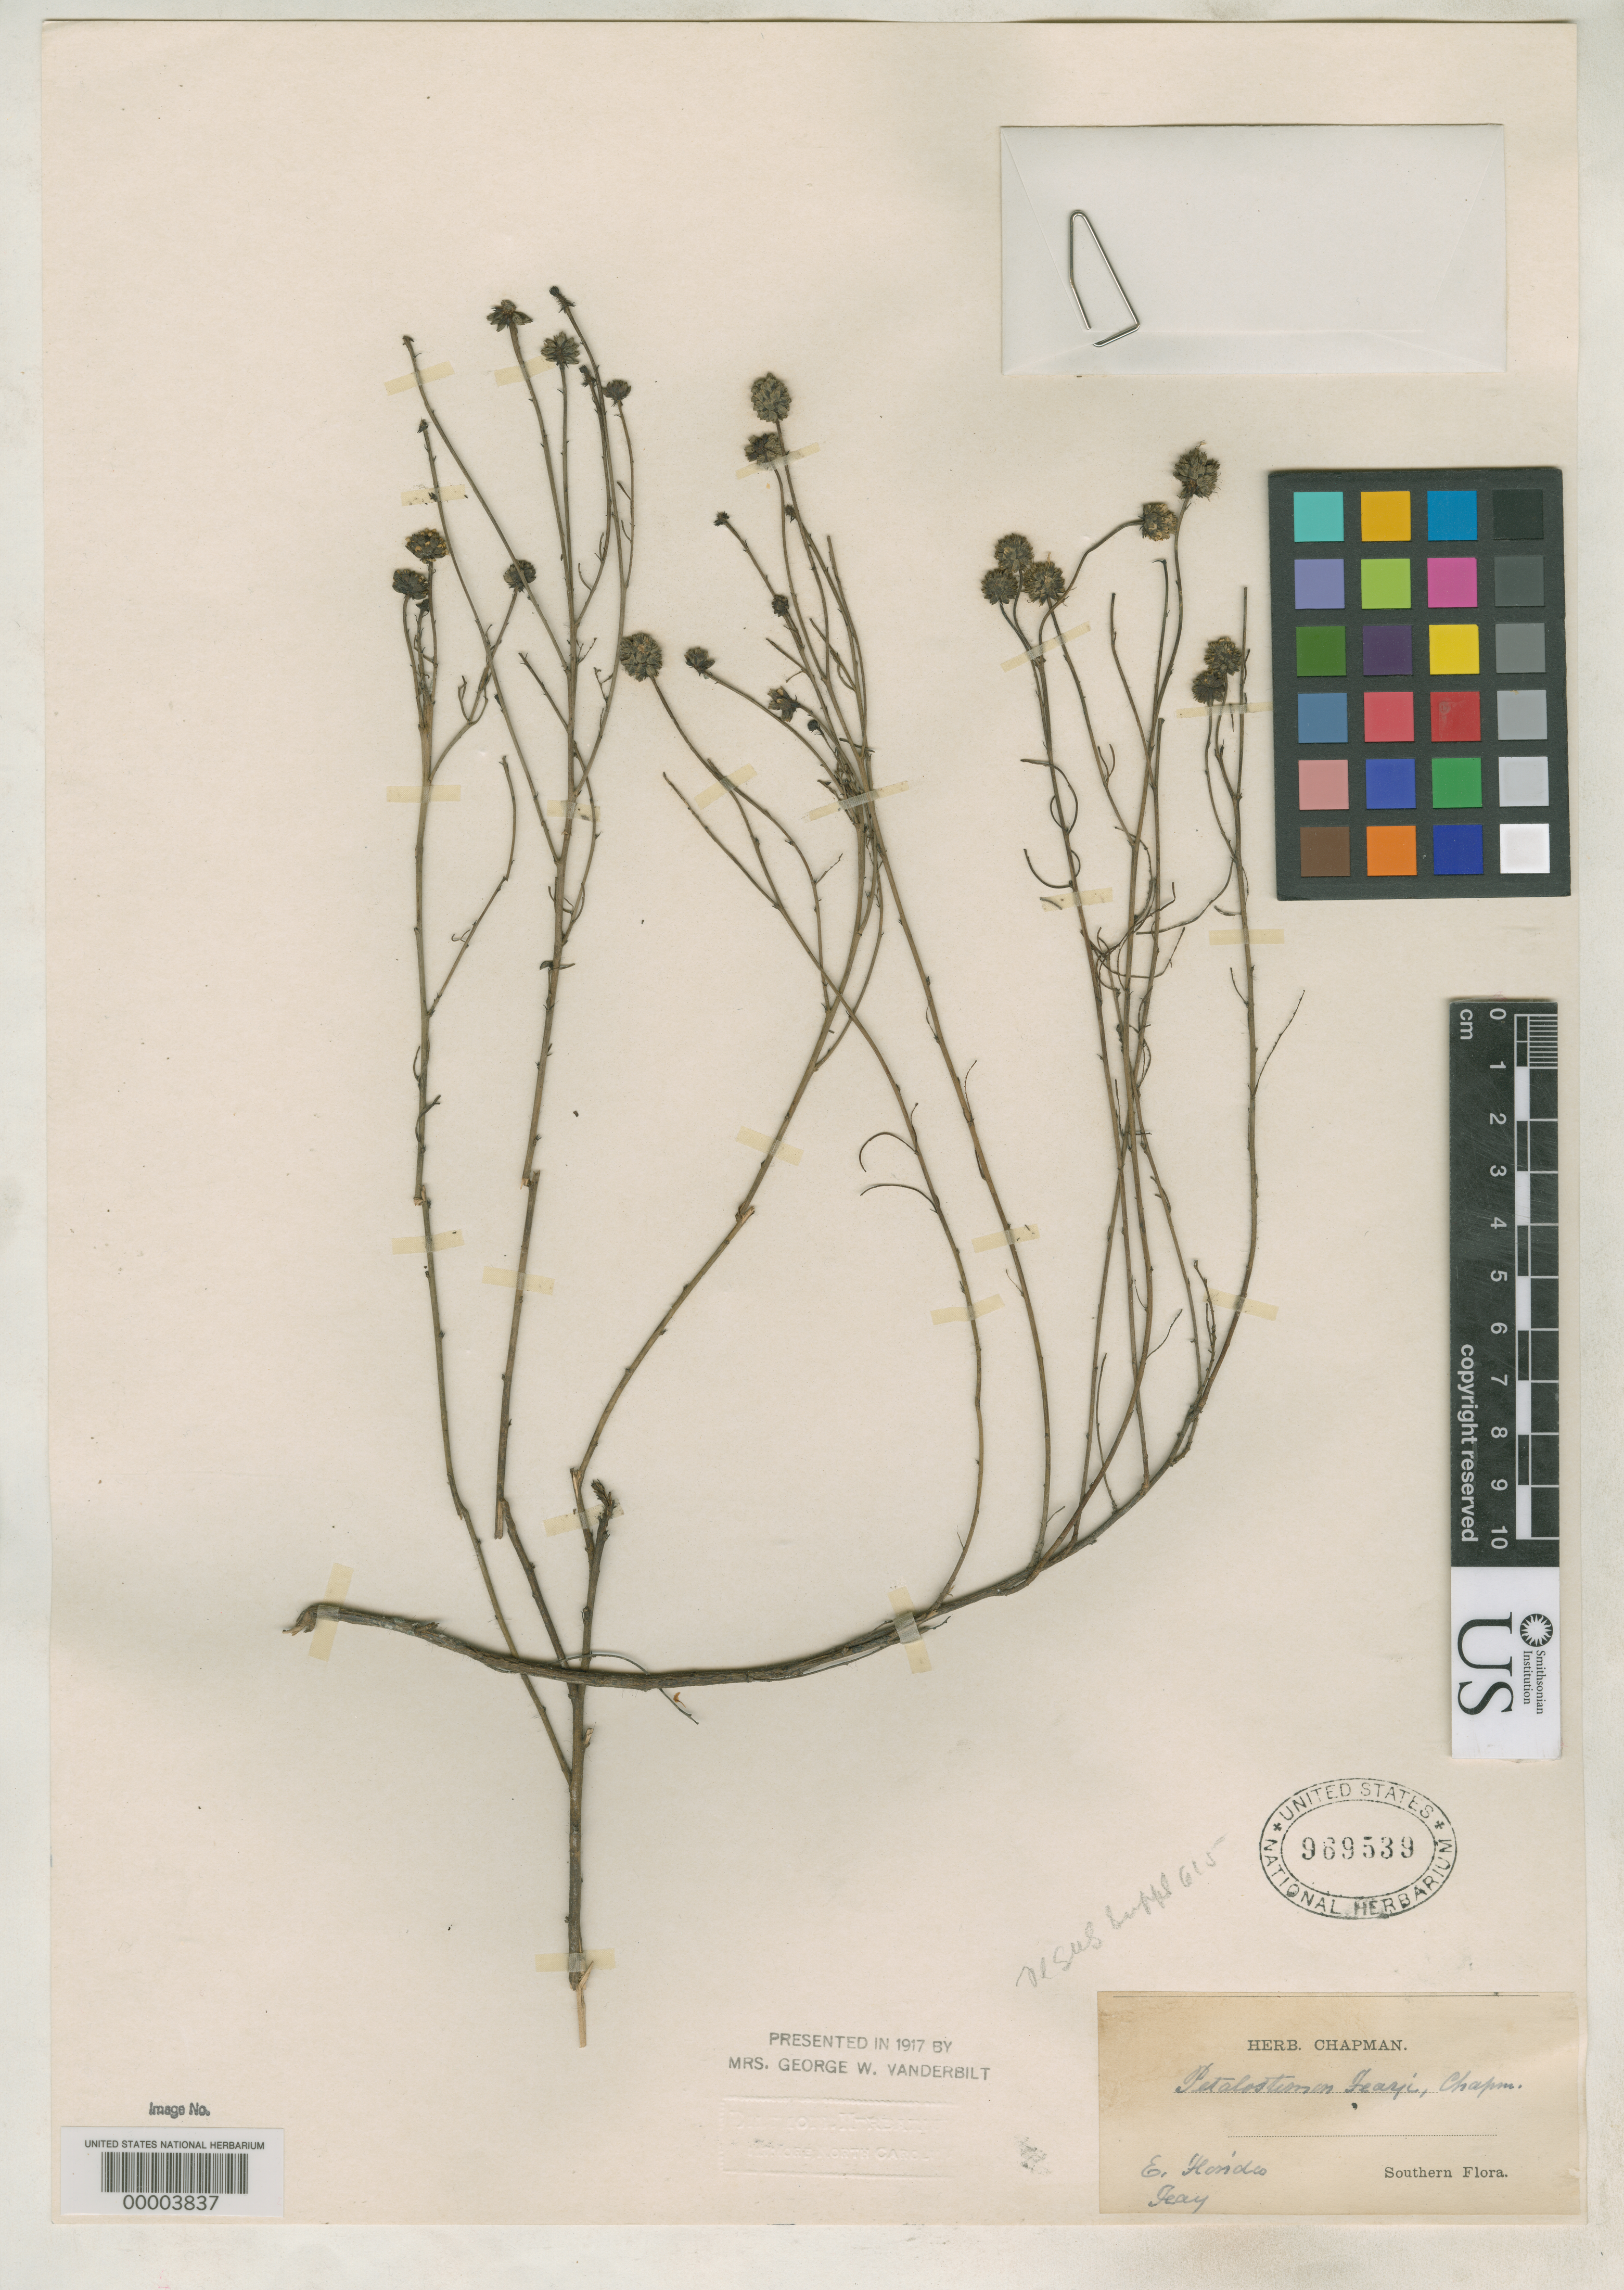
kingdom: Plantae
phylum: Tracheophyta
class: Magnoliopsida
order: Fabales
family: Fabaceae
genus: Petalostemon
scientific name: Petalostemon feayi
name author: Chapm.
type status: Type Fragment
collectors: -. Feay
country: United States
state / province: Florida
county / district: Polk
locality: Bartow.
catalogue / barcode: US 969539